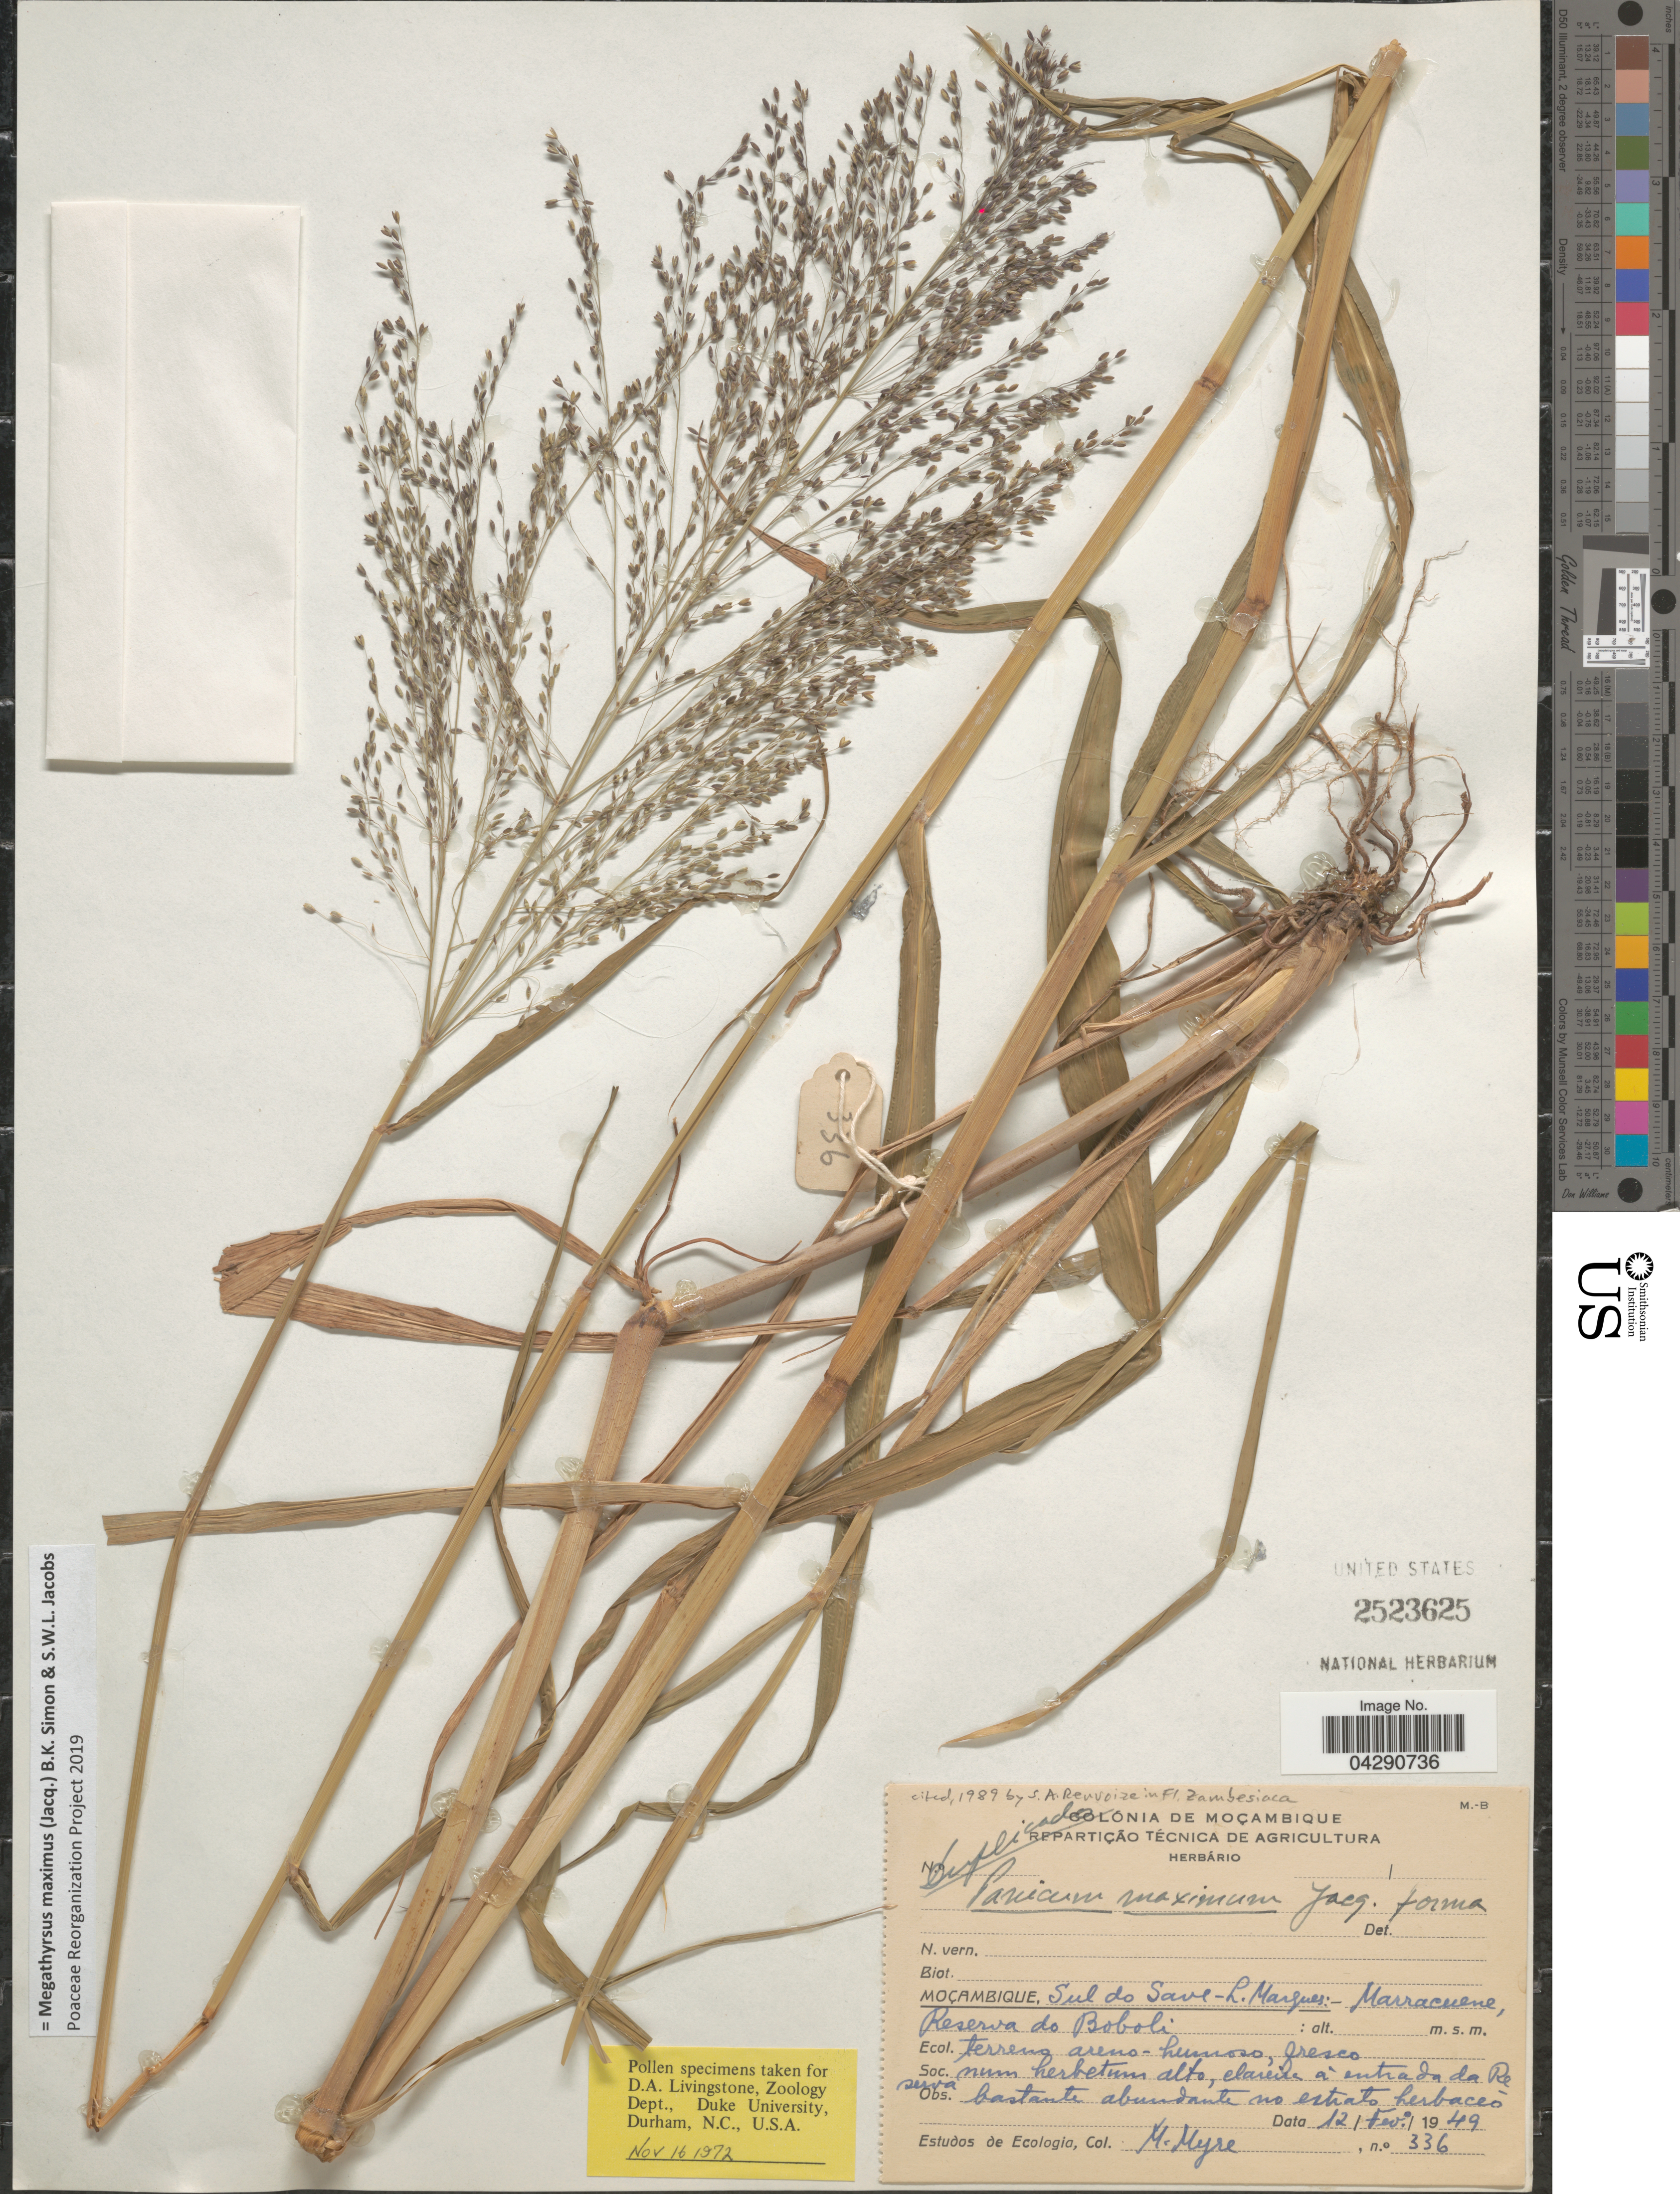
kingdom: Plantae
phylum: Tracheophyta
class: Liliopsida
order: Poales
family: Poaceae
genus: Megathyrsus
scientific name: Megathyrsus maximus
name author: (Jacq.) B.K. Simon & S.W.L. Jacobs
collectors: Myre, M.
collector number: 336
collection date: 1949-02-12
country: Mozambique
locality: Moçambique, Sul do Save-L. Marques: - Marracuene, Reserva do Boboli.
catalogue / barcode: US 2523625